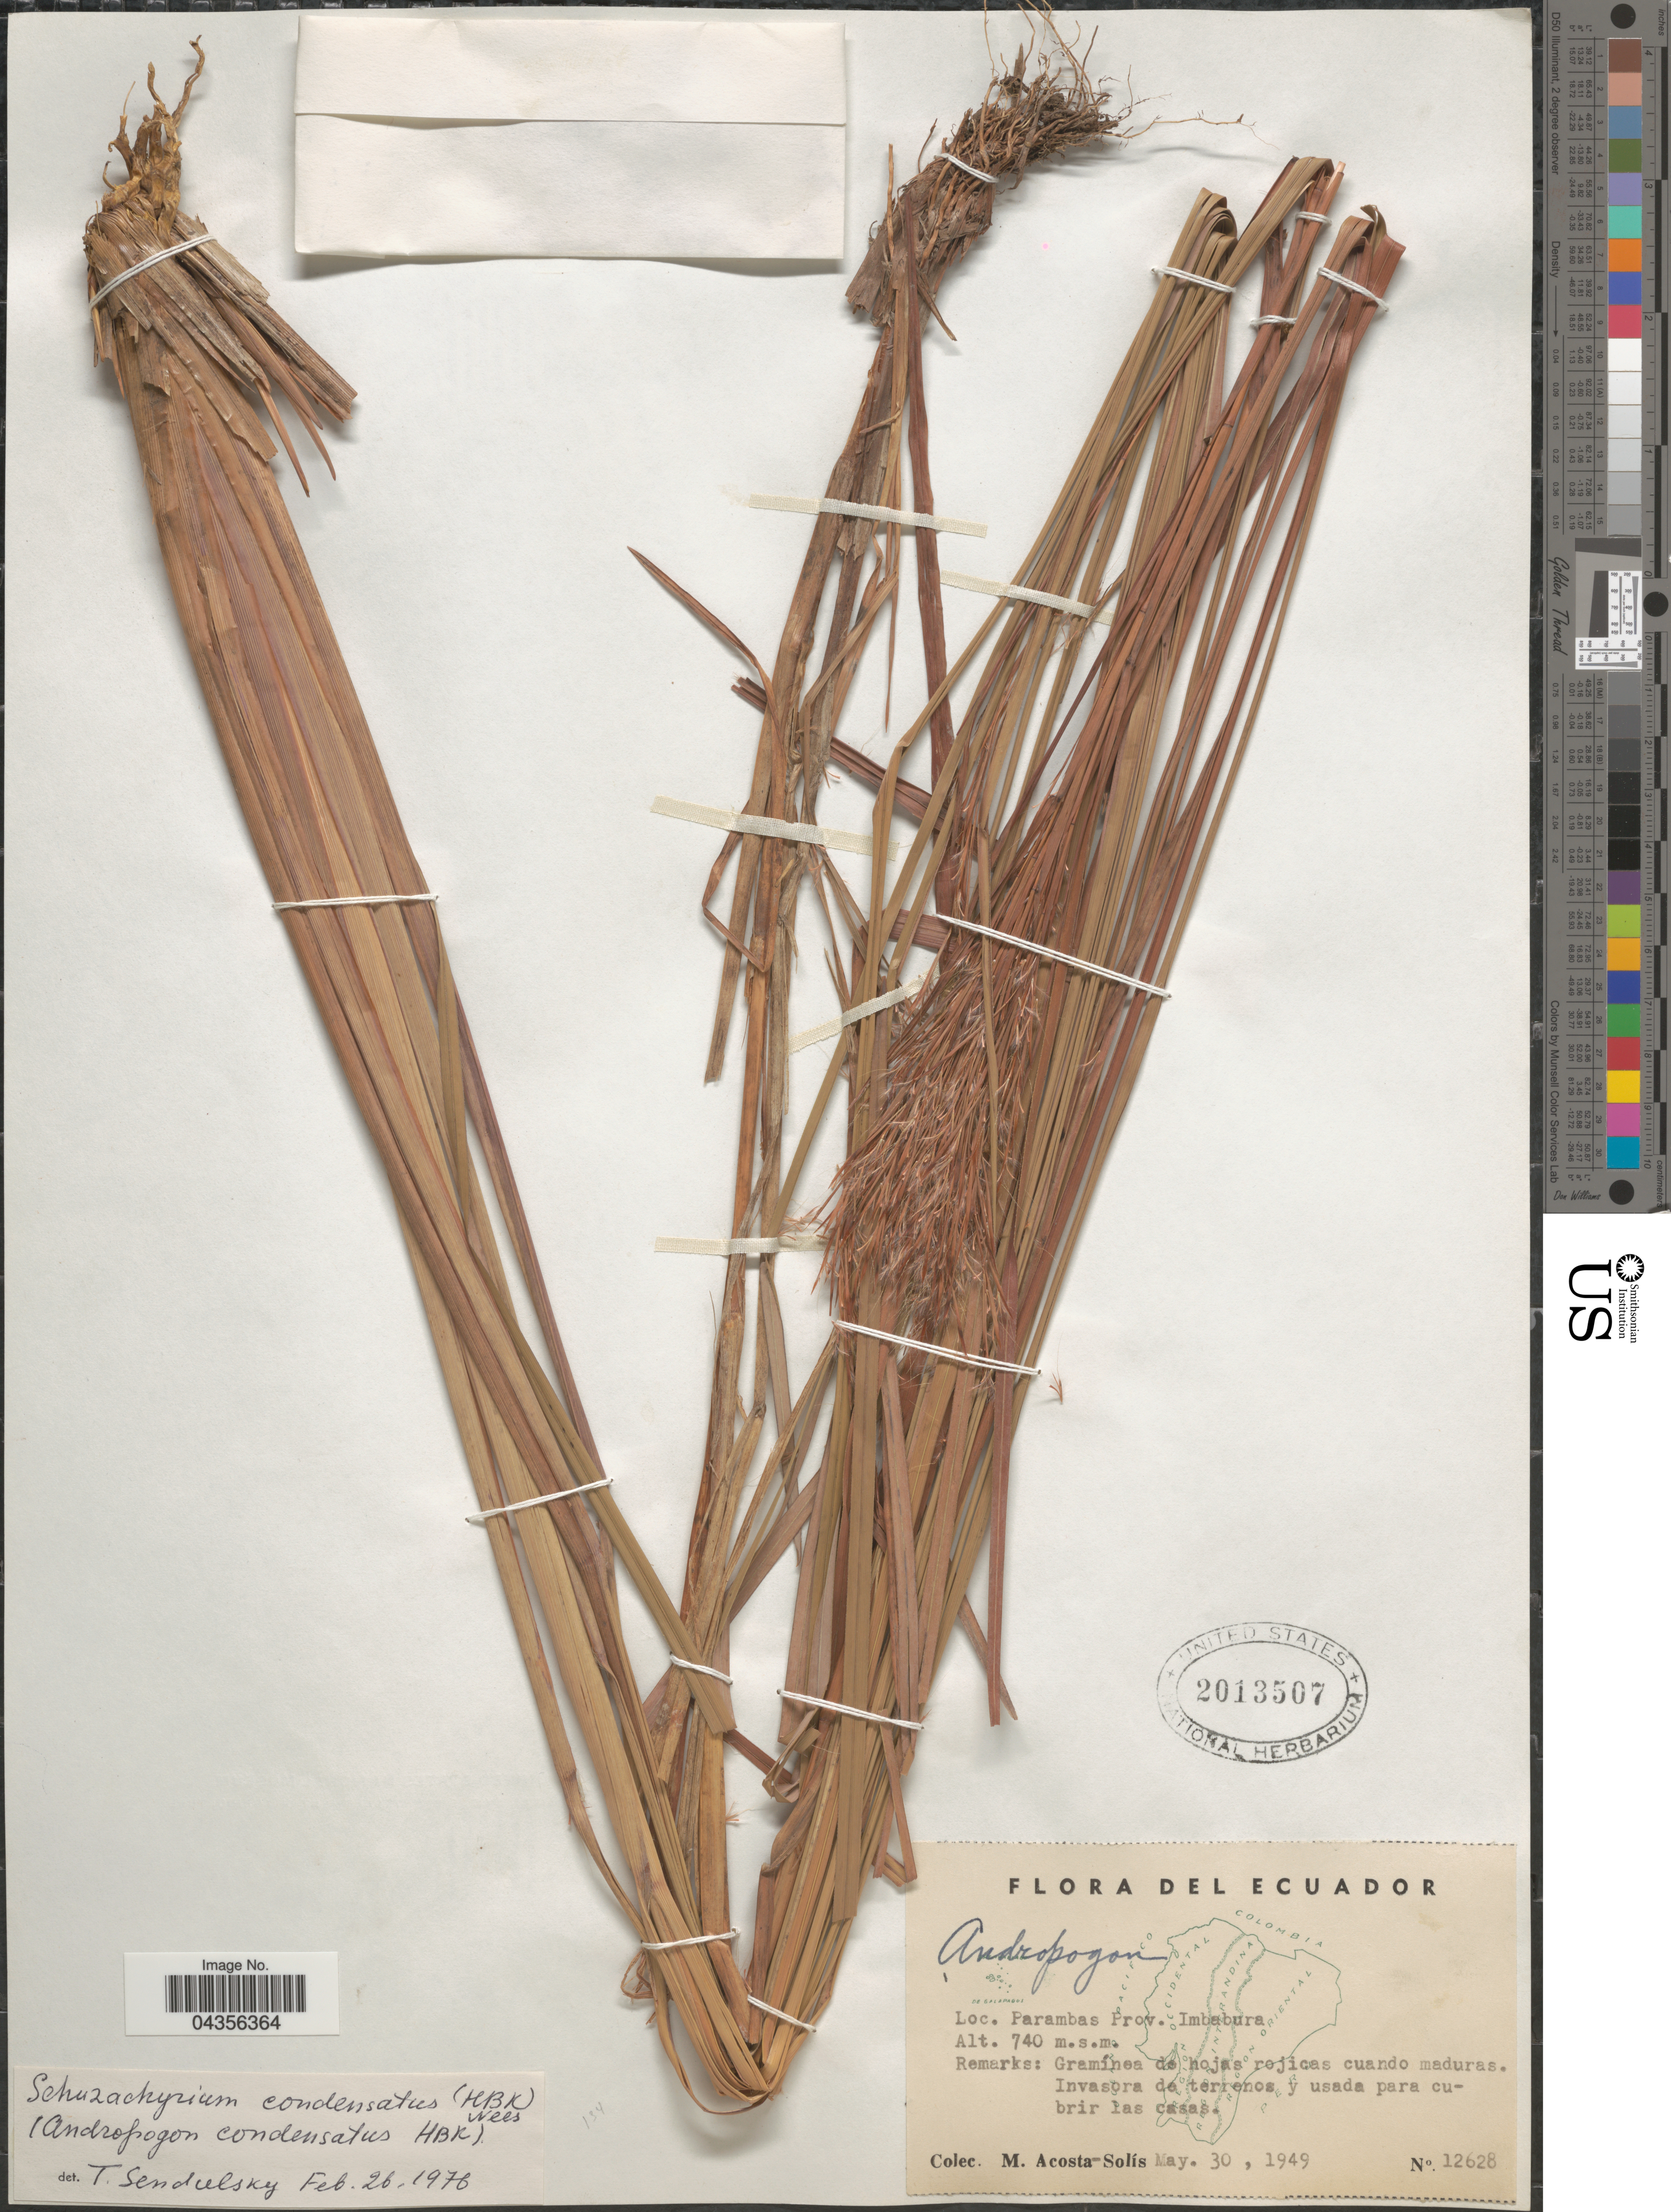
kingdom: Plantae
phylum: Tracheophyta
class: Liliopsida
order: Poales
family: Poaceae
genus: Schizachyrium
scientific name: Schizachyrium microstachyum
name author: (Desv. ex Ham.) Roseng. et al.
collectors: M. Acosta Solis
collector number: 12628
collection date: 1949-05-30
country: Ecuador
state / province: Imbabura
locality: Parambas.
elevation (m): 740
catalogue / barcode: US 2013507